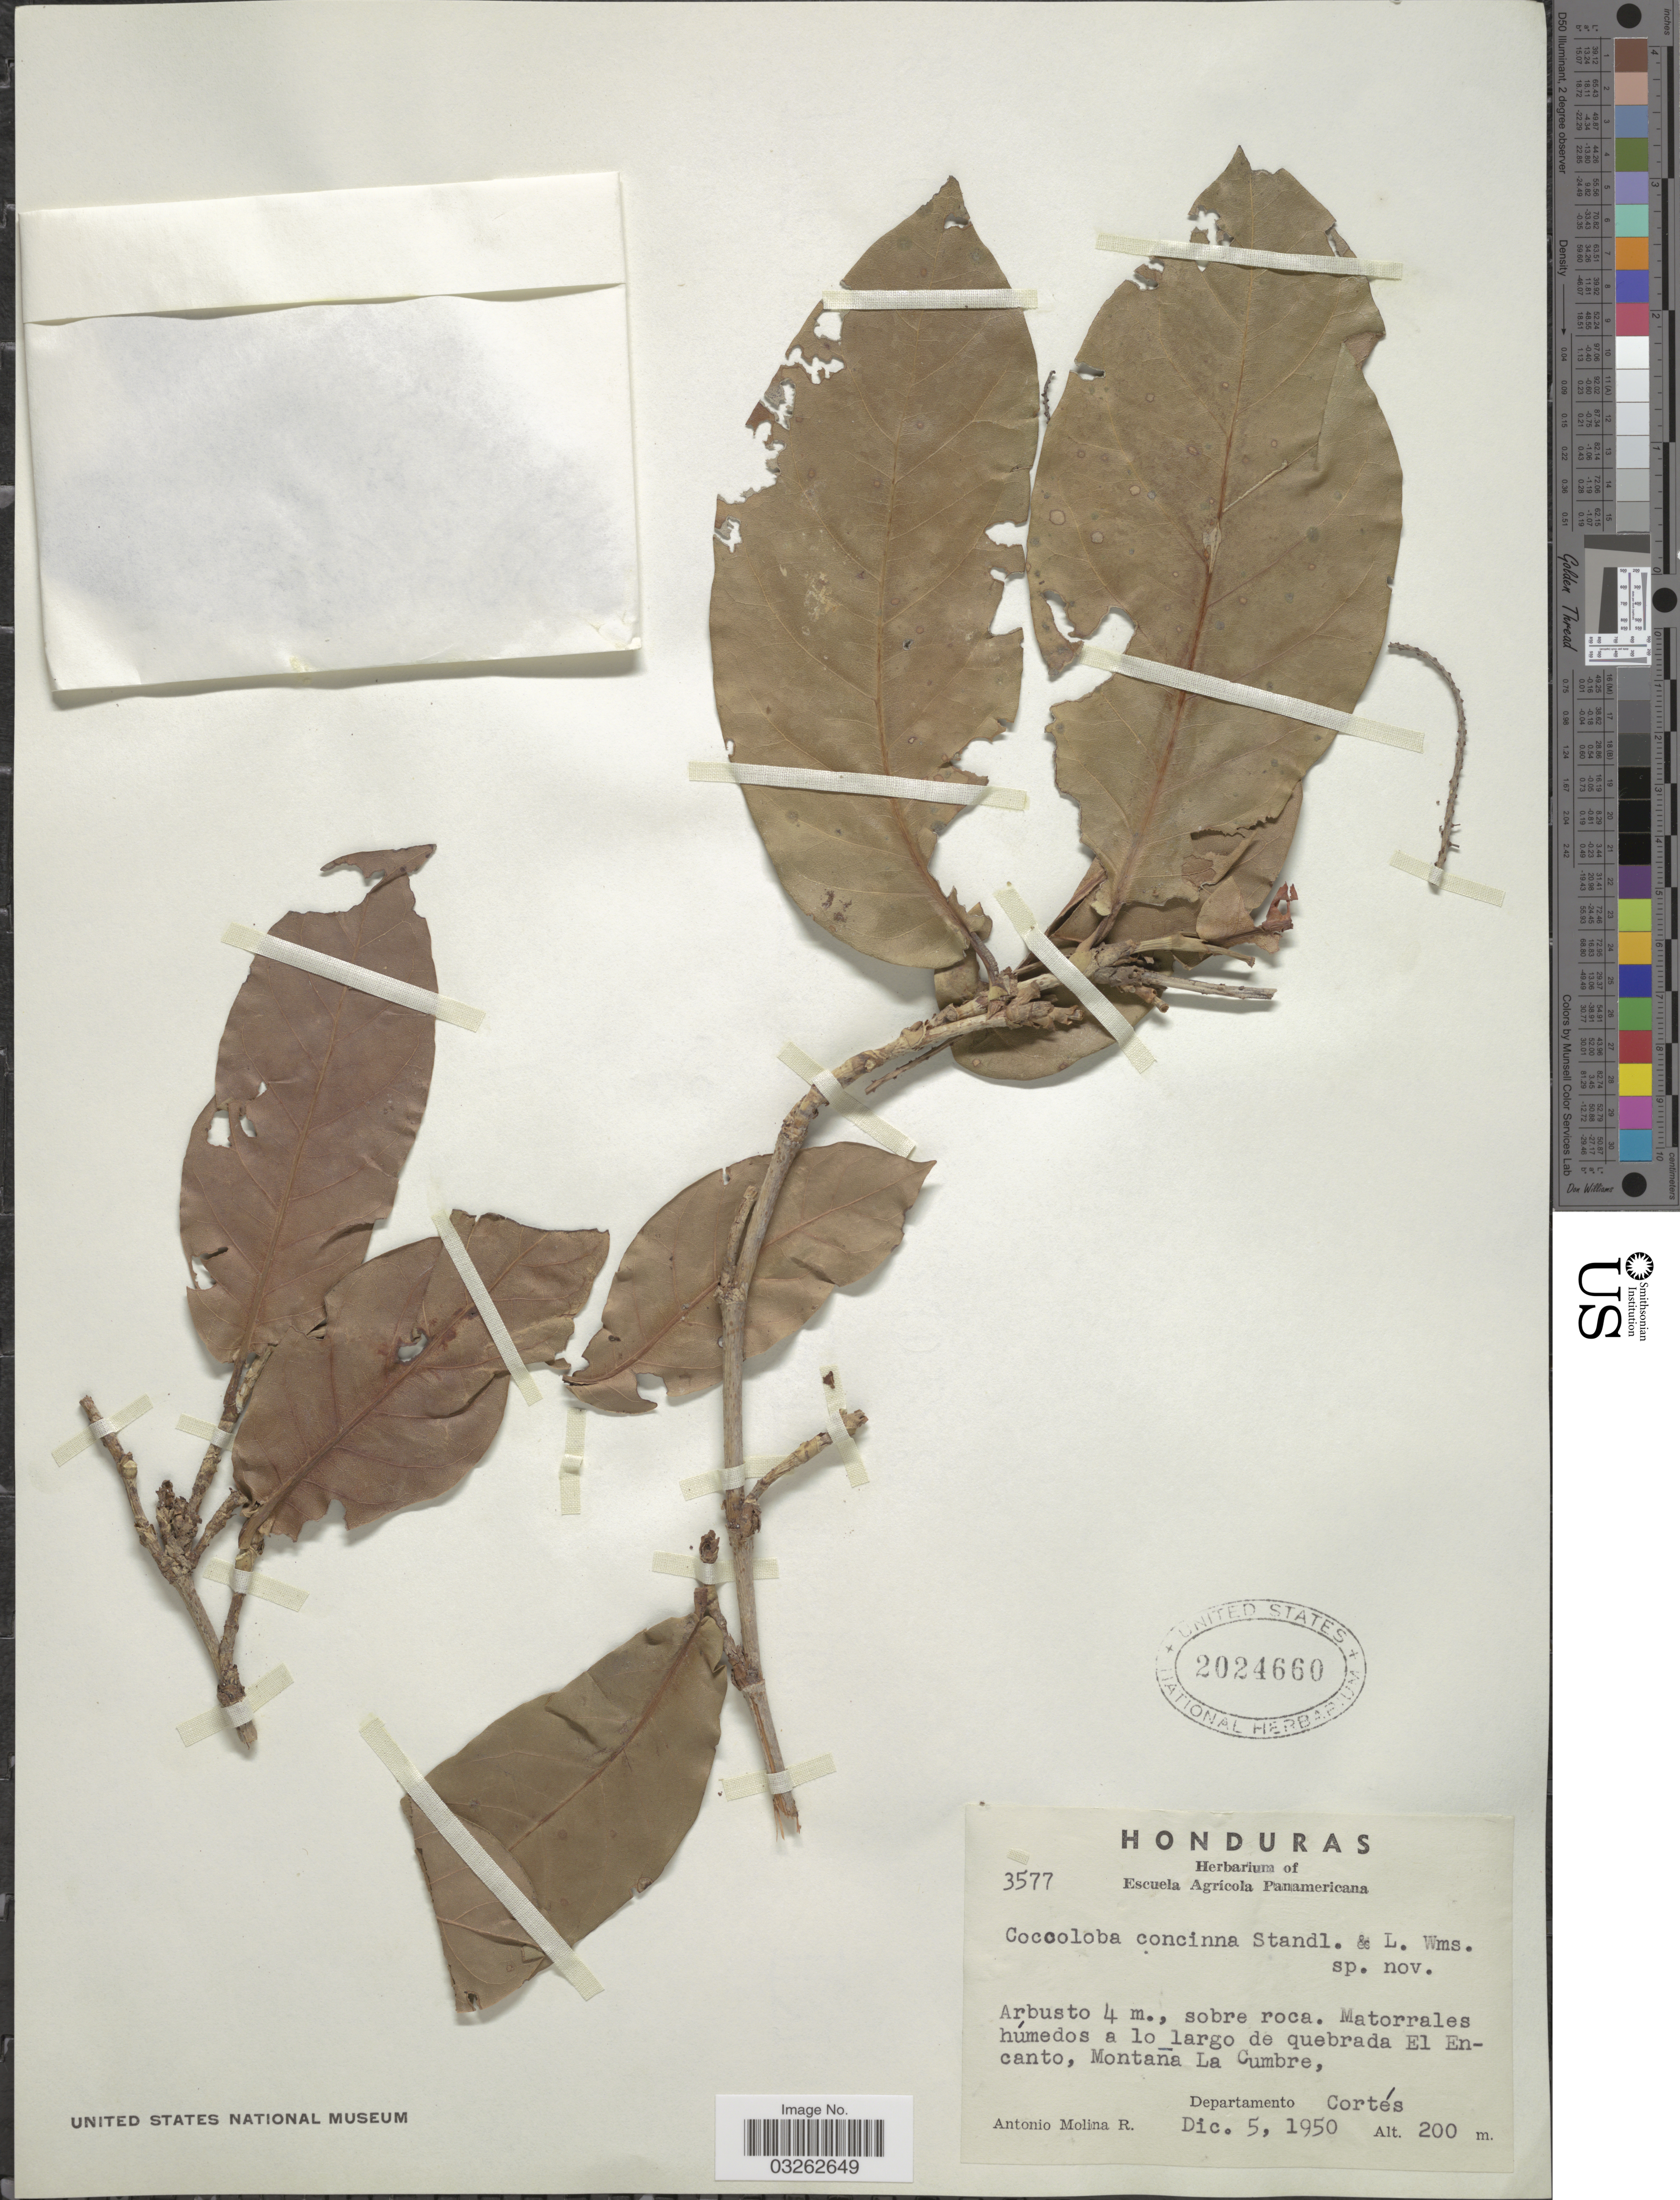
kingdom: Plantae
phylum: Tracheophyta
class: Magnoliopsida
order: Caryophyllales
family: Polygonaceae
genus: Coccoloba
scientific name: Coccoloba concinna Standl. & L.O. Williams sp. nov. ined.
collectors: A. Molina R.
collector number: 3577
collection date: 1950-12-05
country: Honduras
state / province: Cortés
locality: Matorrales húmedos a lo largo de quebrada El Encanto, Montaña La Cumbre, Departamento Cortés.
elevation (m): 200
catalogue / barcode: US 2024660